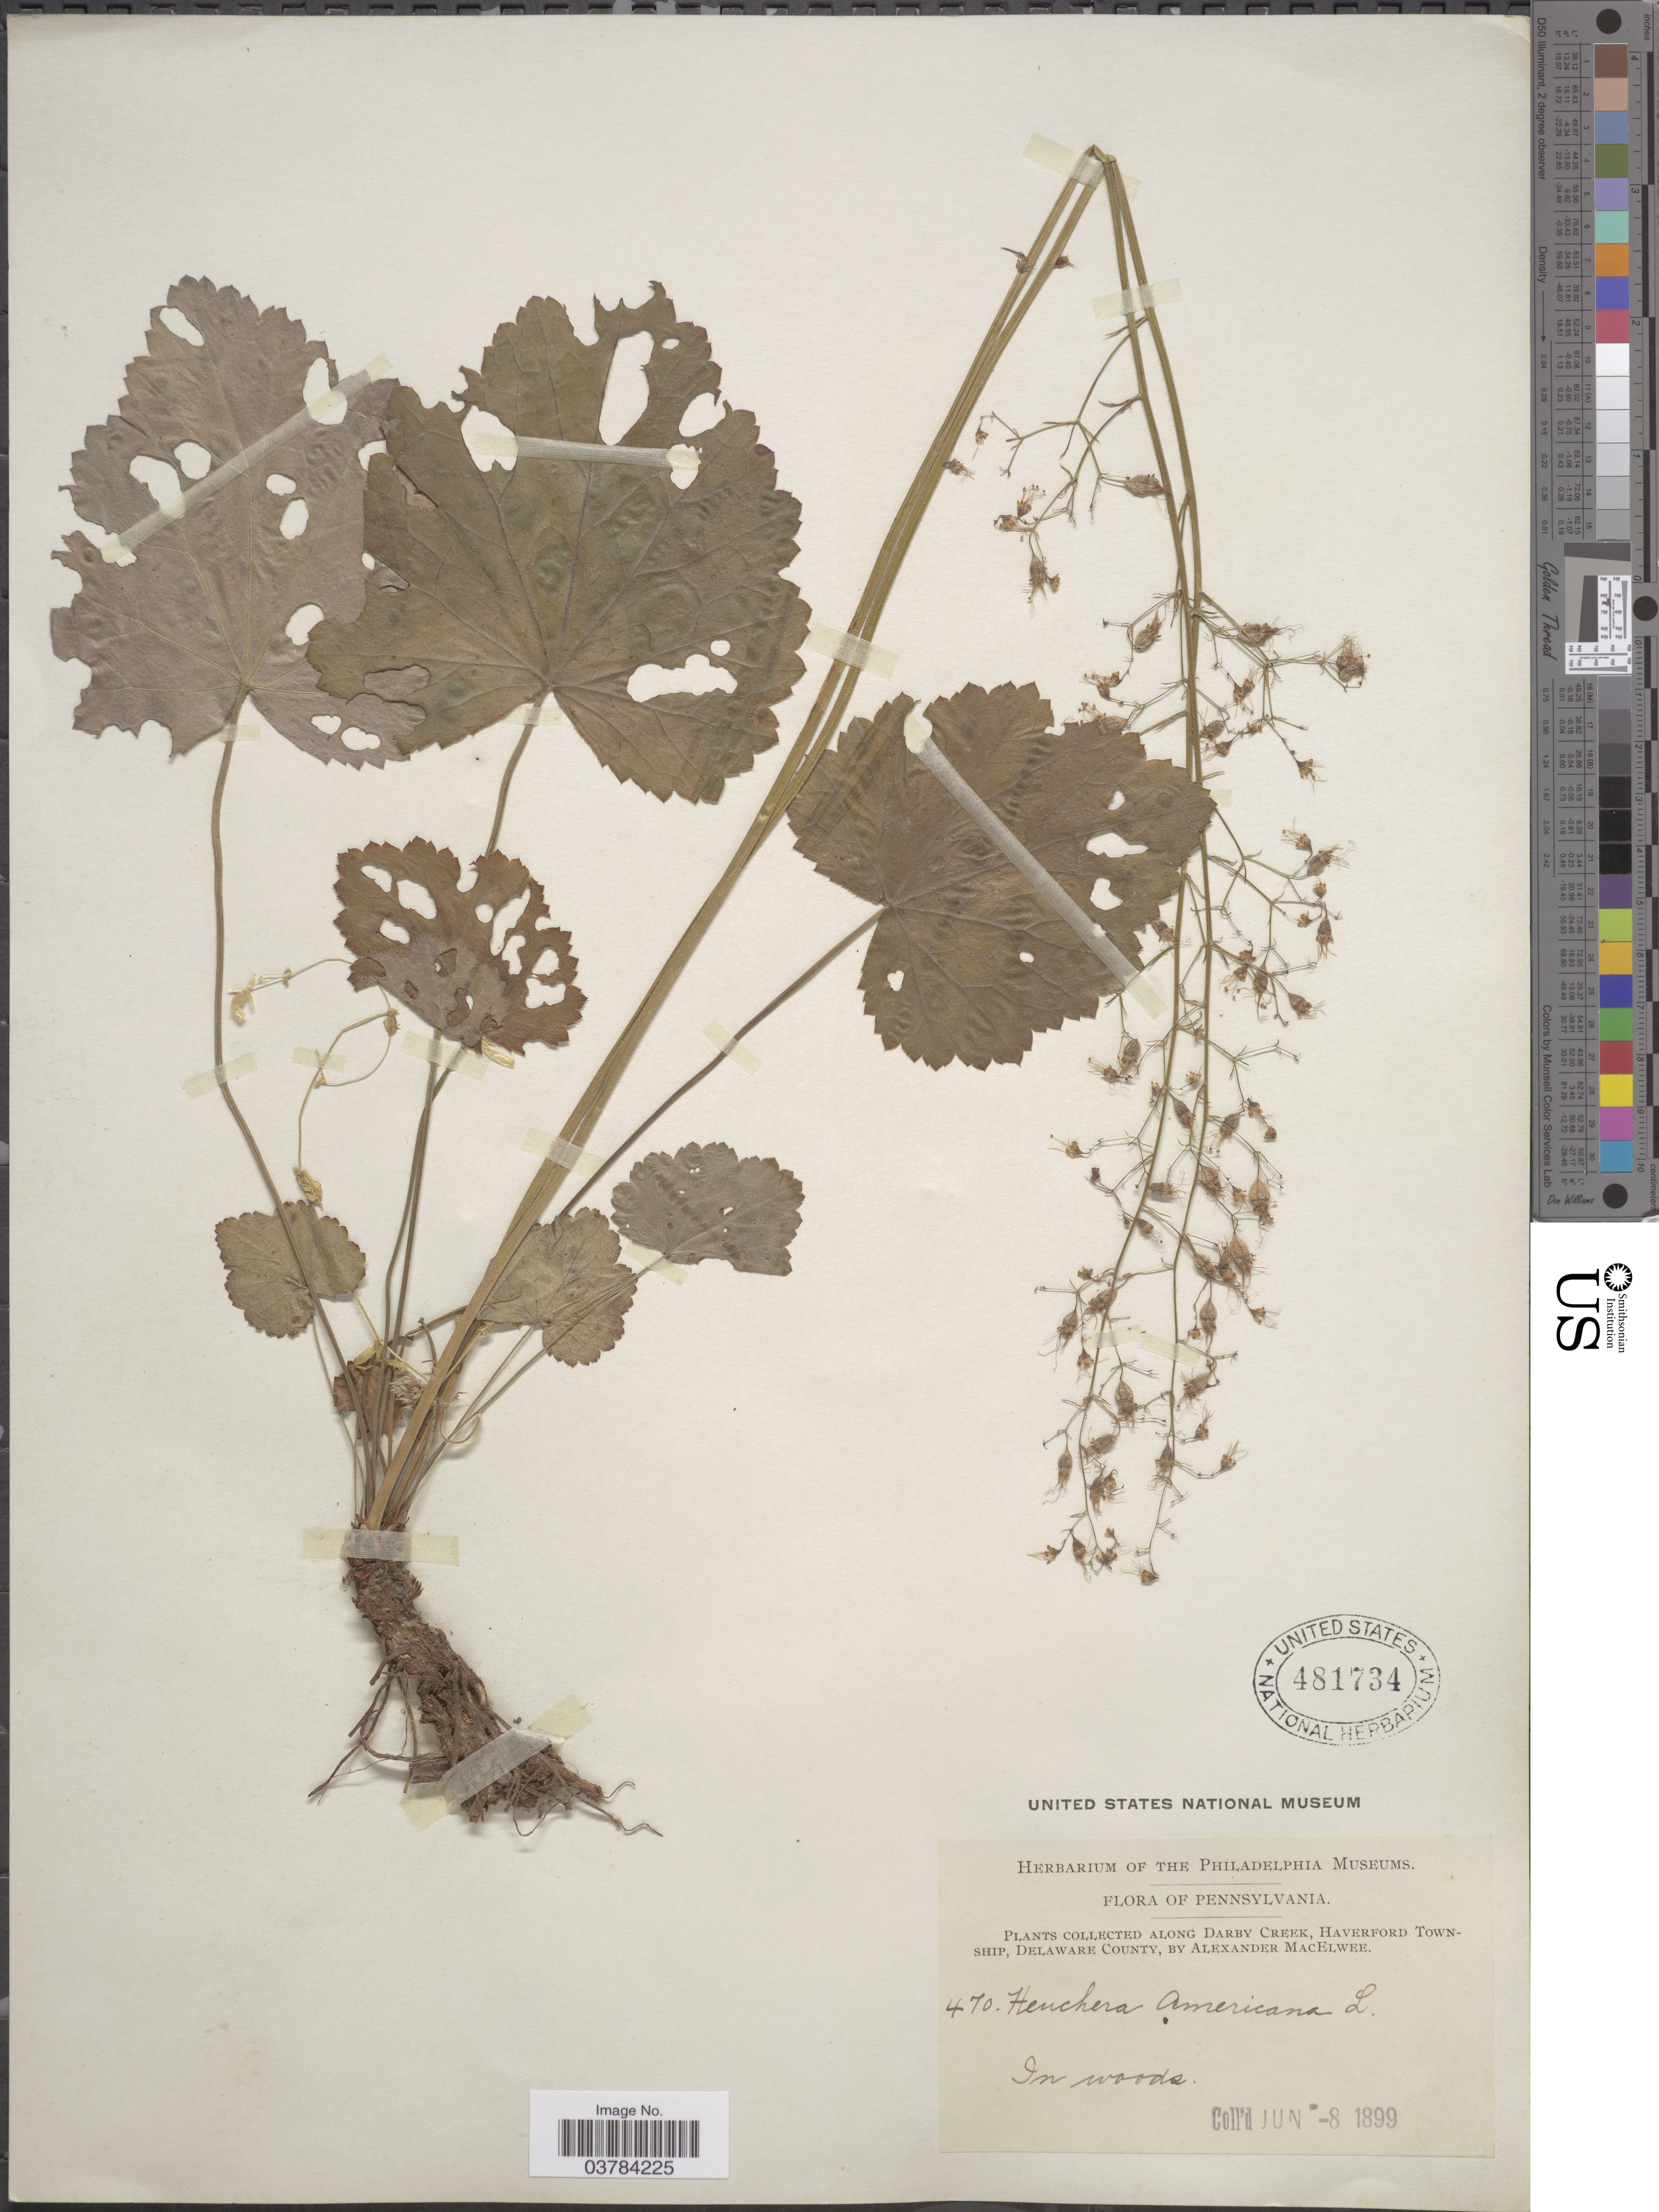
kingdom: Plantae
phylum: Tracheophyta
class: Magnoliopsida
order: Saxifragales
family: Saxifragaceae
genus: Heuchera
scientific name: Heuchera americana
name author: L.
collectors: A. MacElwee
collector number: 470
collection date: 1899-06-08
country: United States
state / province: Pennsylvania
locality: Along Darby Creek, Haverford Township, Delaware County.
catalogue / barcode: US 481734